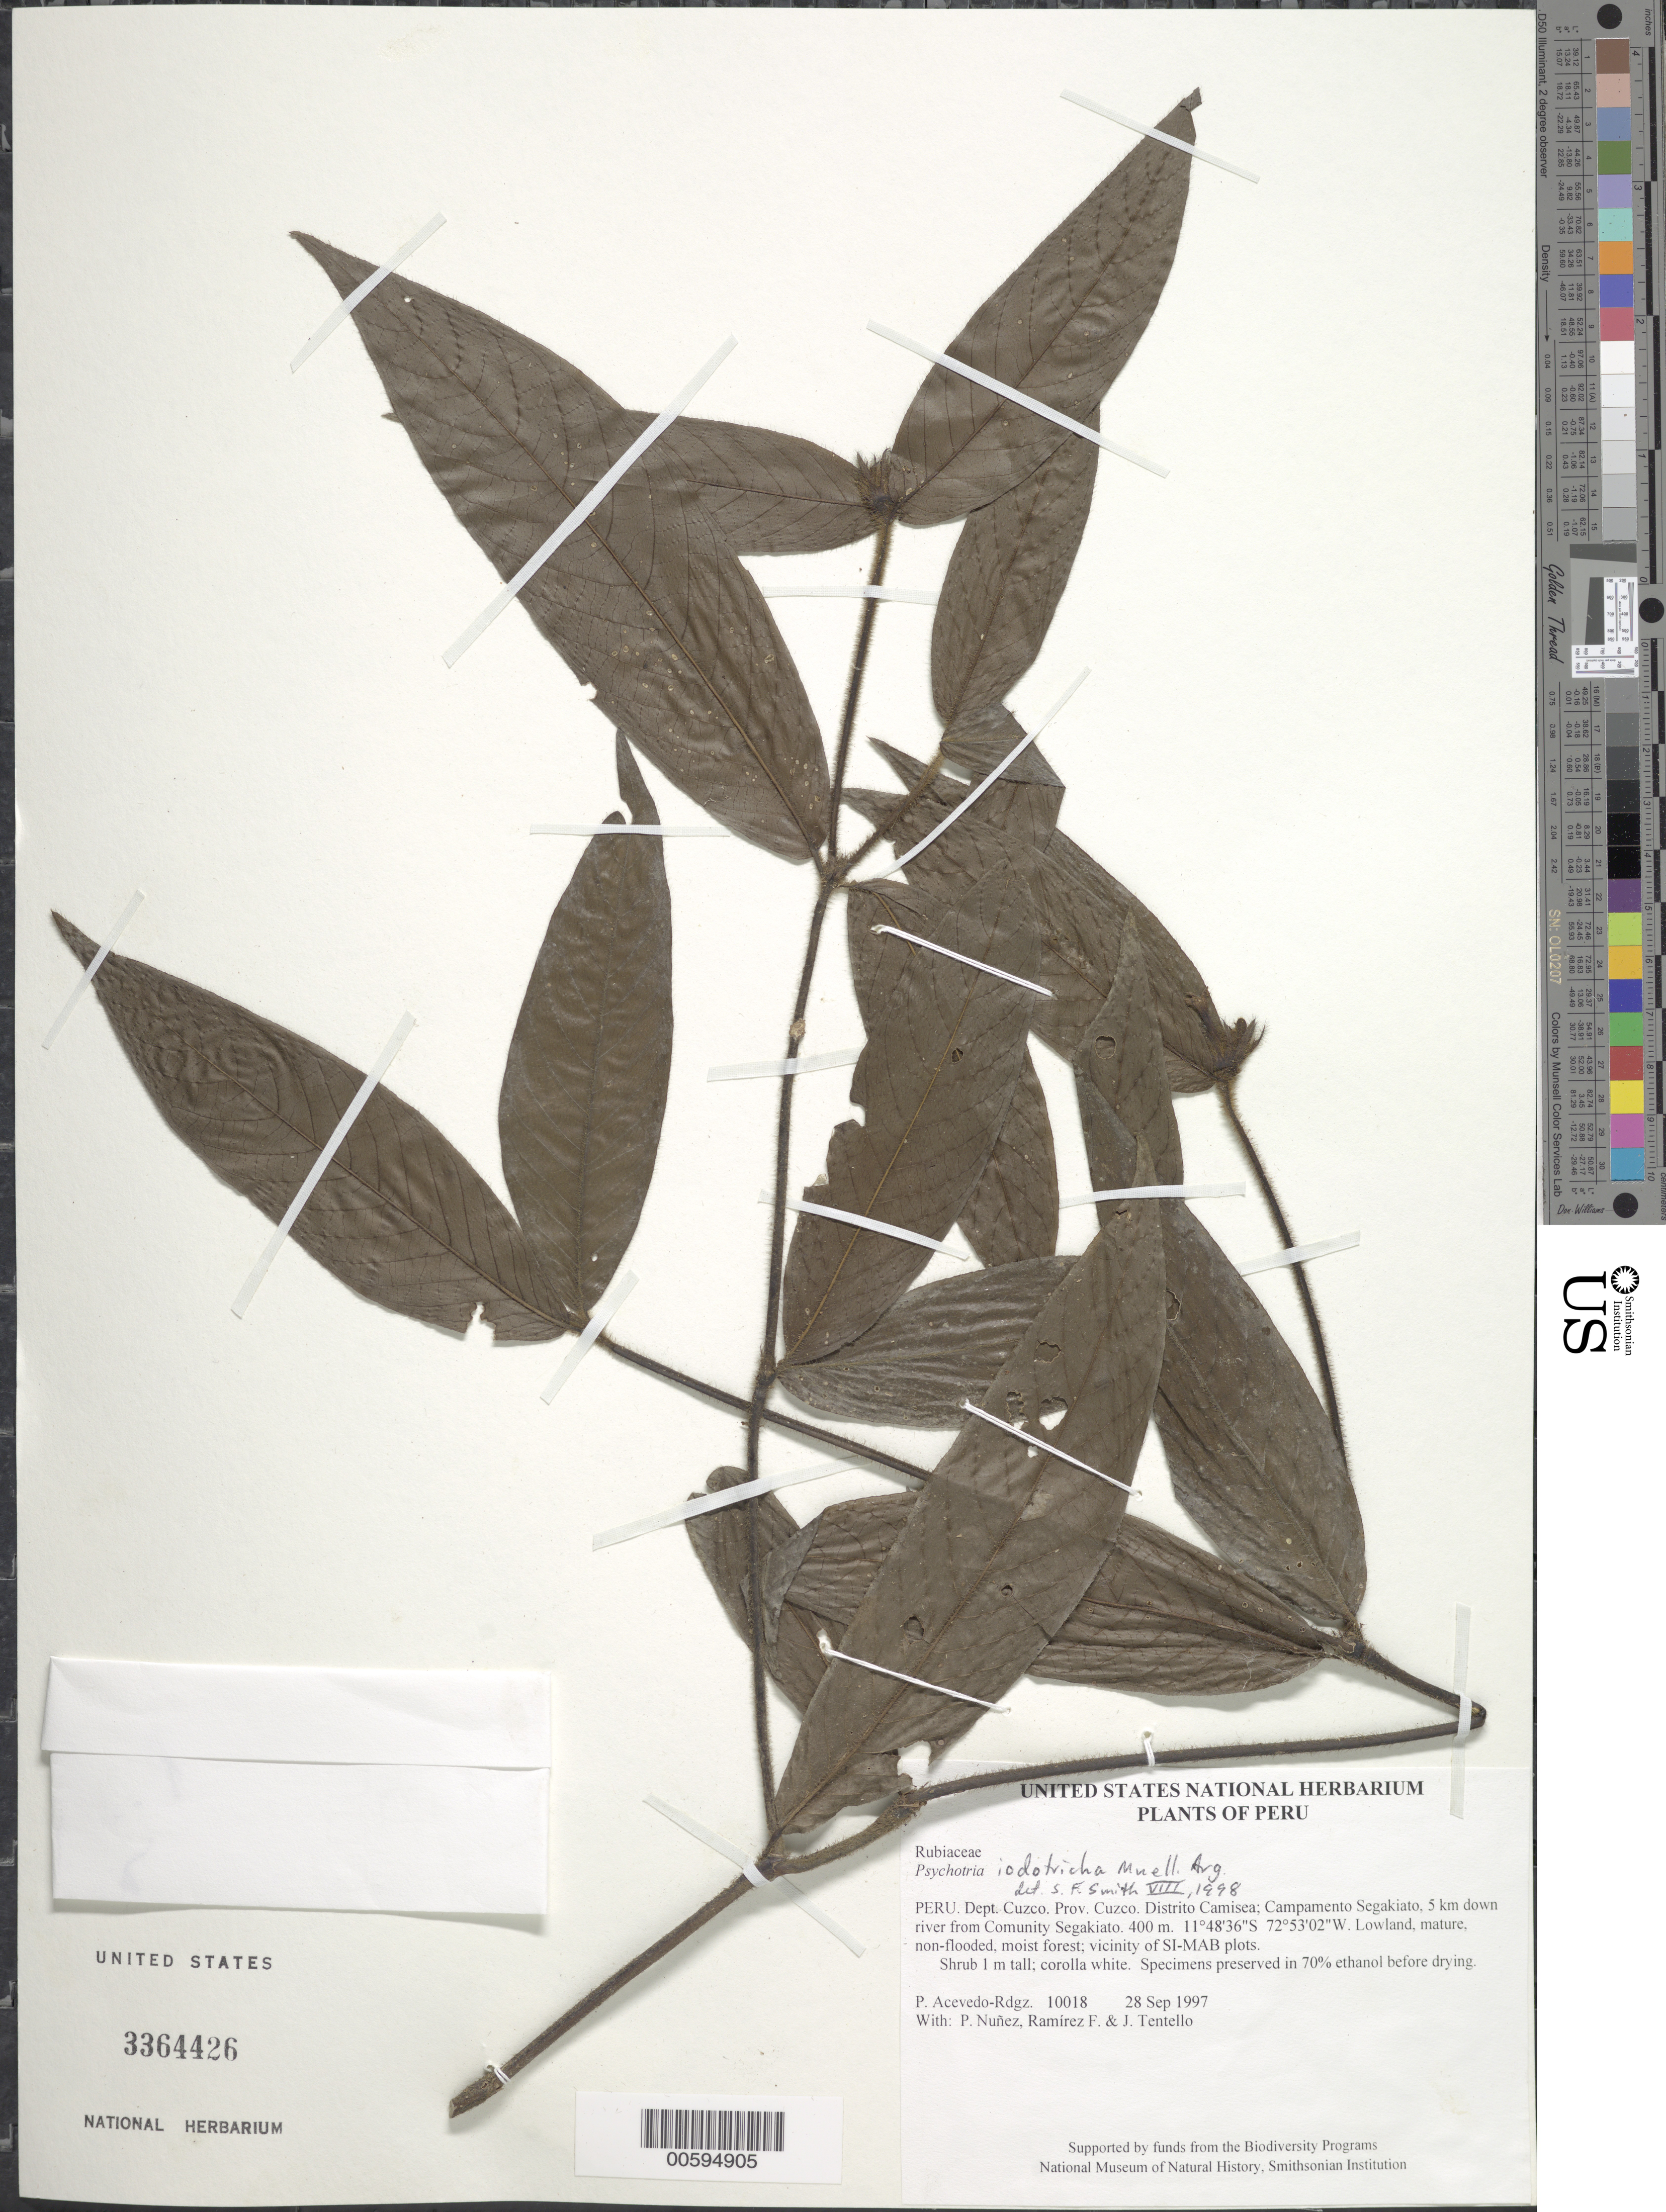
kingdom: Plantae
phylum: Tracheophyta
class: Magnoliopsida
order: Gentianales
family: Rubiaceae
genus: Psychotria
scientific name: Psychotria iodotricha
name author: Müll. Arg.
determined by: Smith, Stephen F., (US), NMNH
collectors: P. Acevedo-Rodr., P. Nuñez V., F. Ramirez & J. Tentello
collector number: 10018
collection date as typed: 28 Sep 1997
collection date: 1997-09-28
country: Peru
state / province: Cusco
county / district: Cusco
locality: Distrito Camisea; Campamento Segakiato, 5 km down river from Comunity Segakiato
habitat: Lowland, mature, non-flooded, moist forest; vicinity of SI-MAB plots.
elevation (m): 400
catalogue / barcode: US 3364426